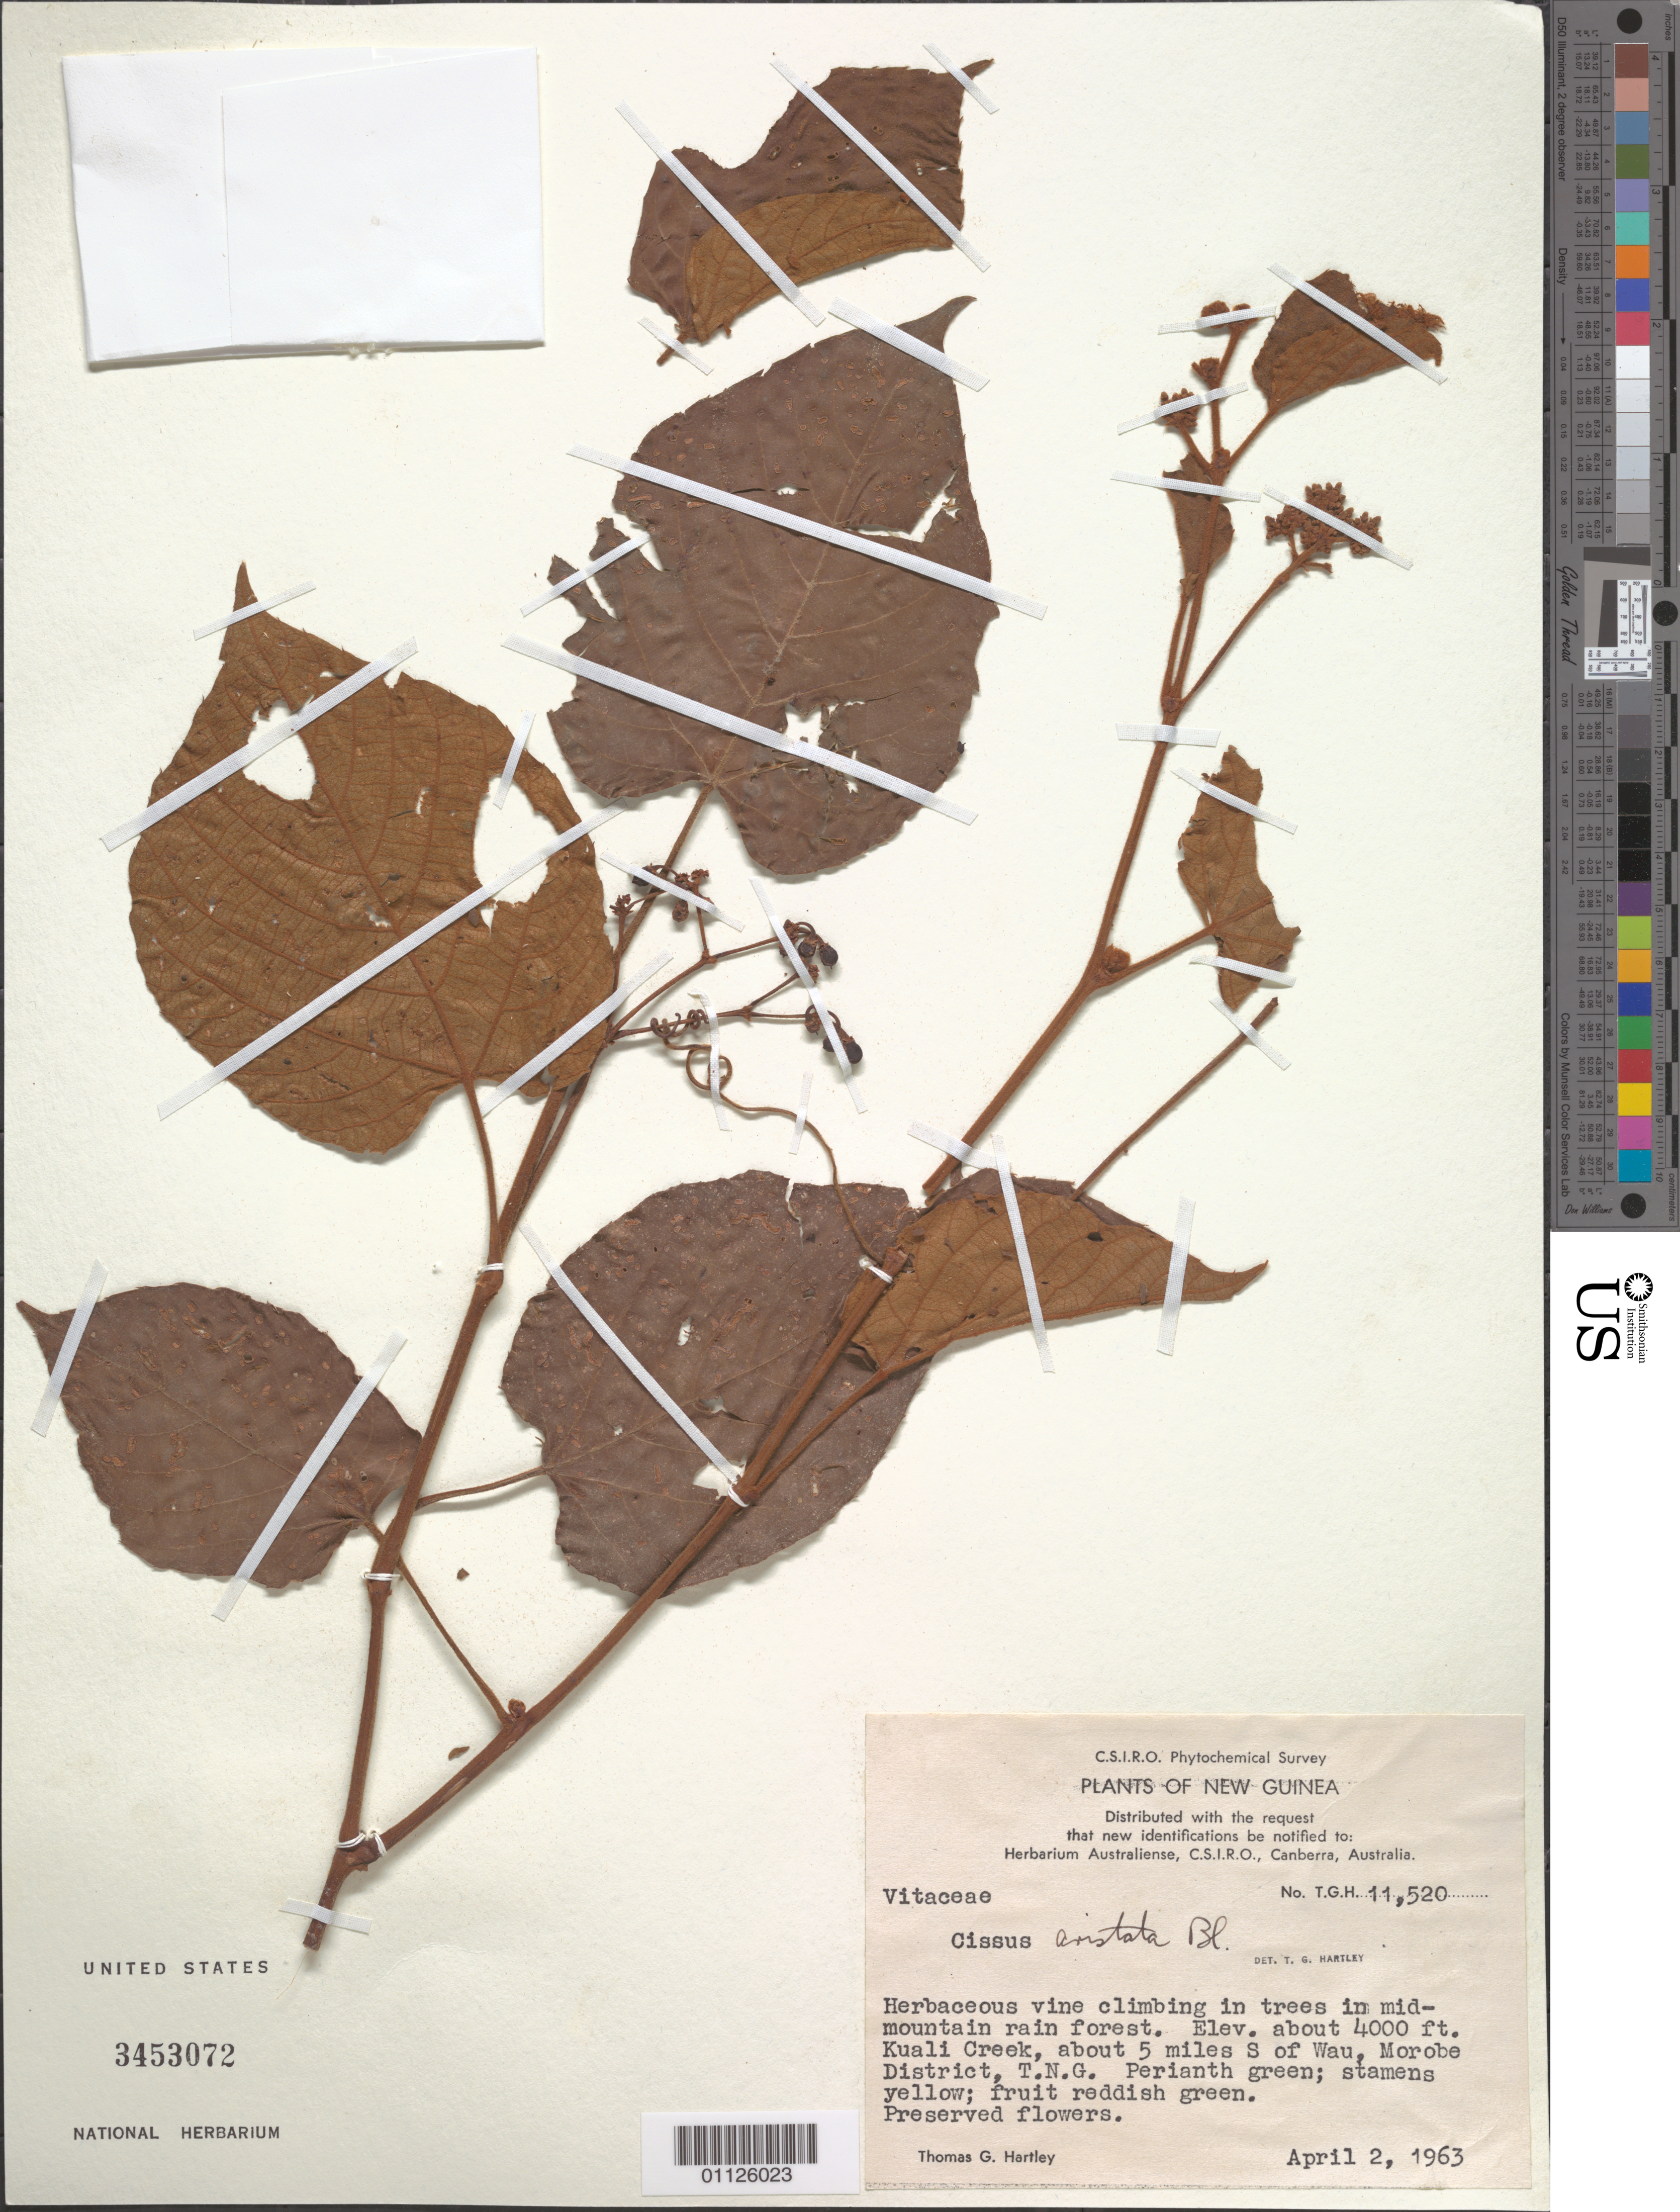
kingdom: Plantae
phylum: Tracheophyta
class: Magnoliopsida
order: Vitales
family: Vitaceae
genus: Cissus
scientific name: Cissus aristata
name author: Blume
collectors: T. G. Hartley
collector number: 11520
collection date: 1963-04-02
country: Papua New Guinea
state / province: Southern Highlands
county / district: Morobe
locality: Kuali Creek, about 5 mi S of Wau.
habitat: Herbaceous vine climbing in trees in mid-mountain rain forest.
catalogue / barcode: US 3453072